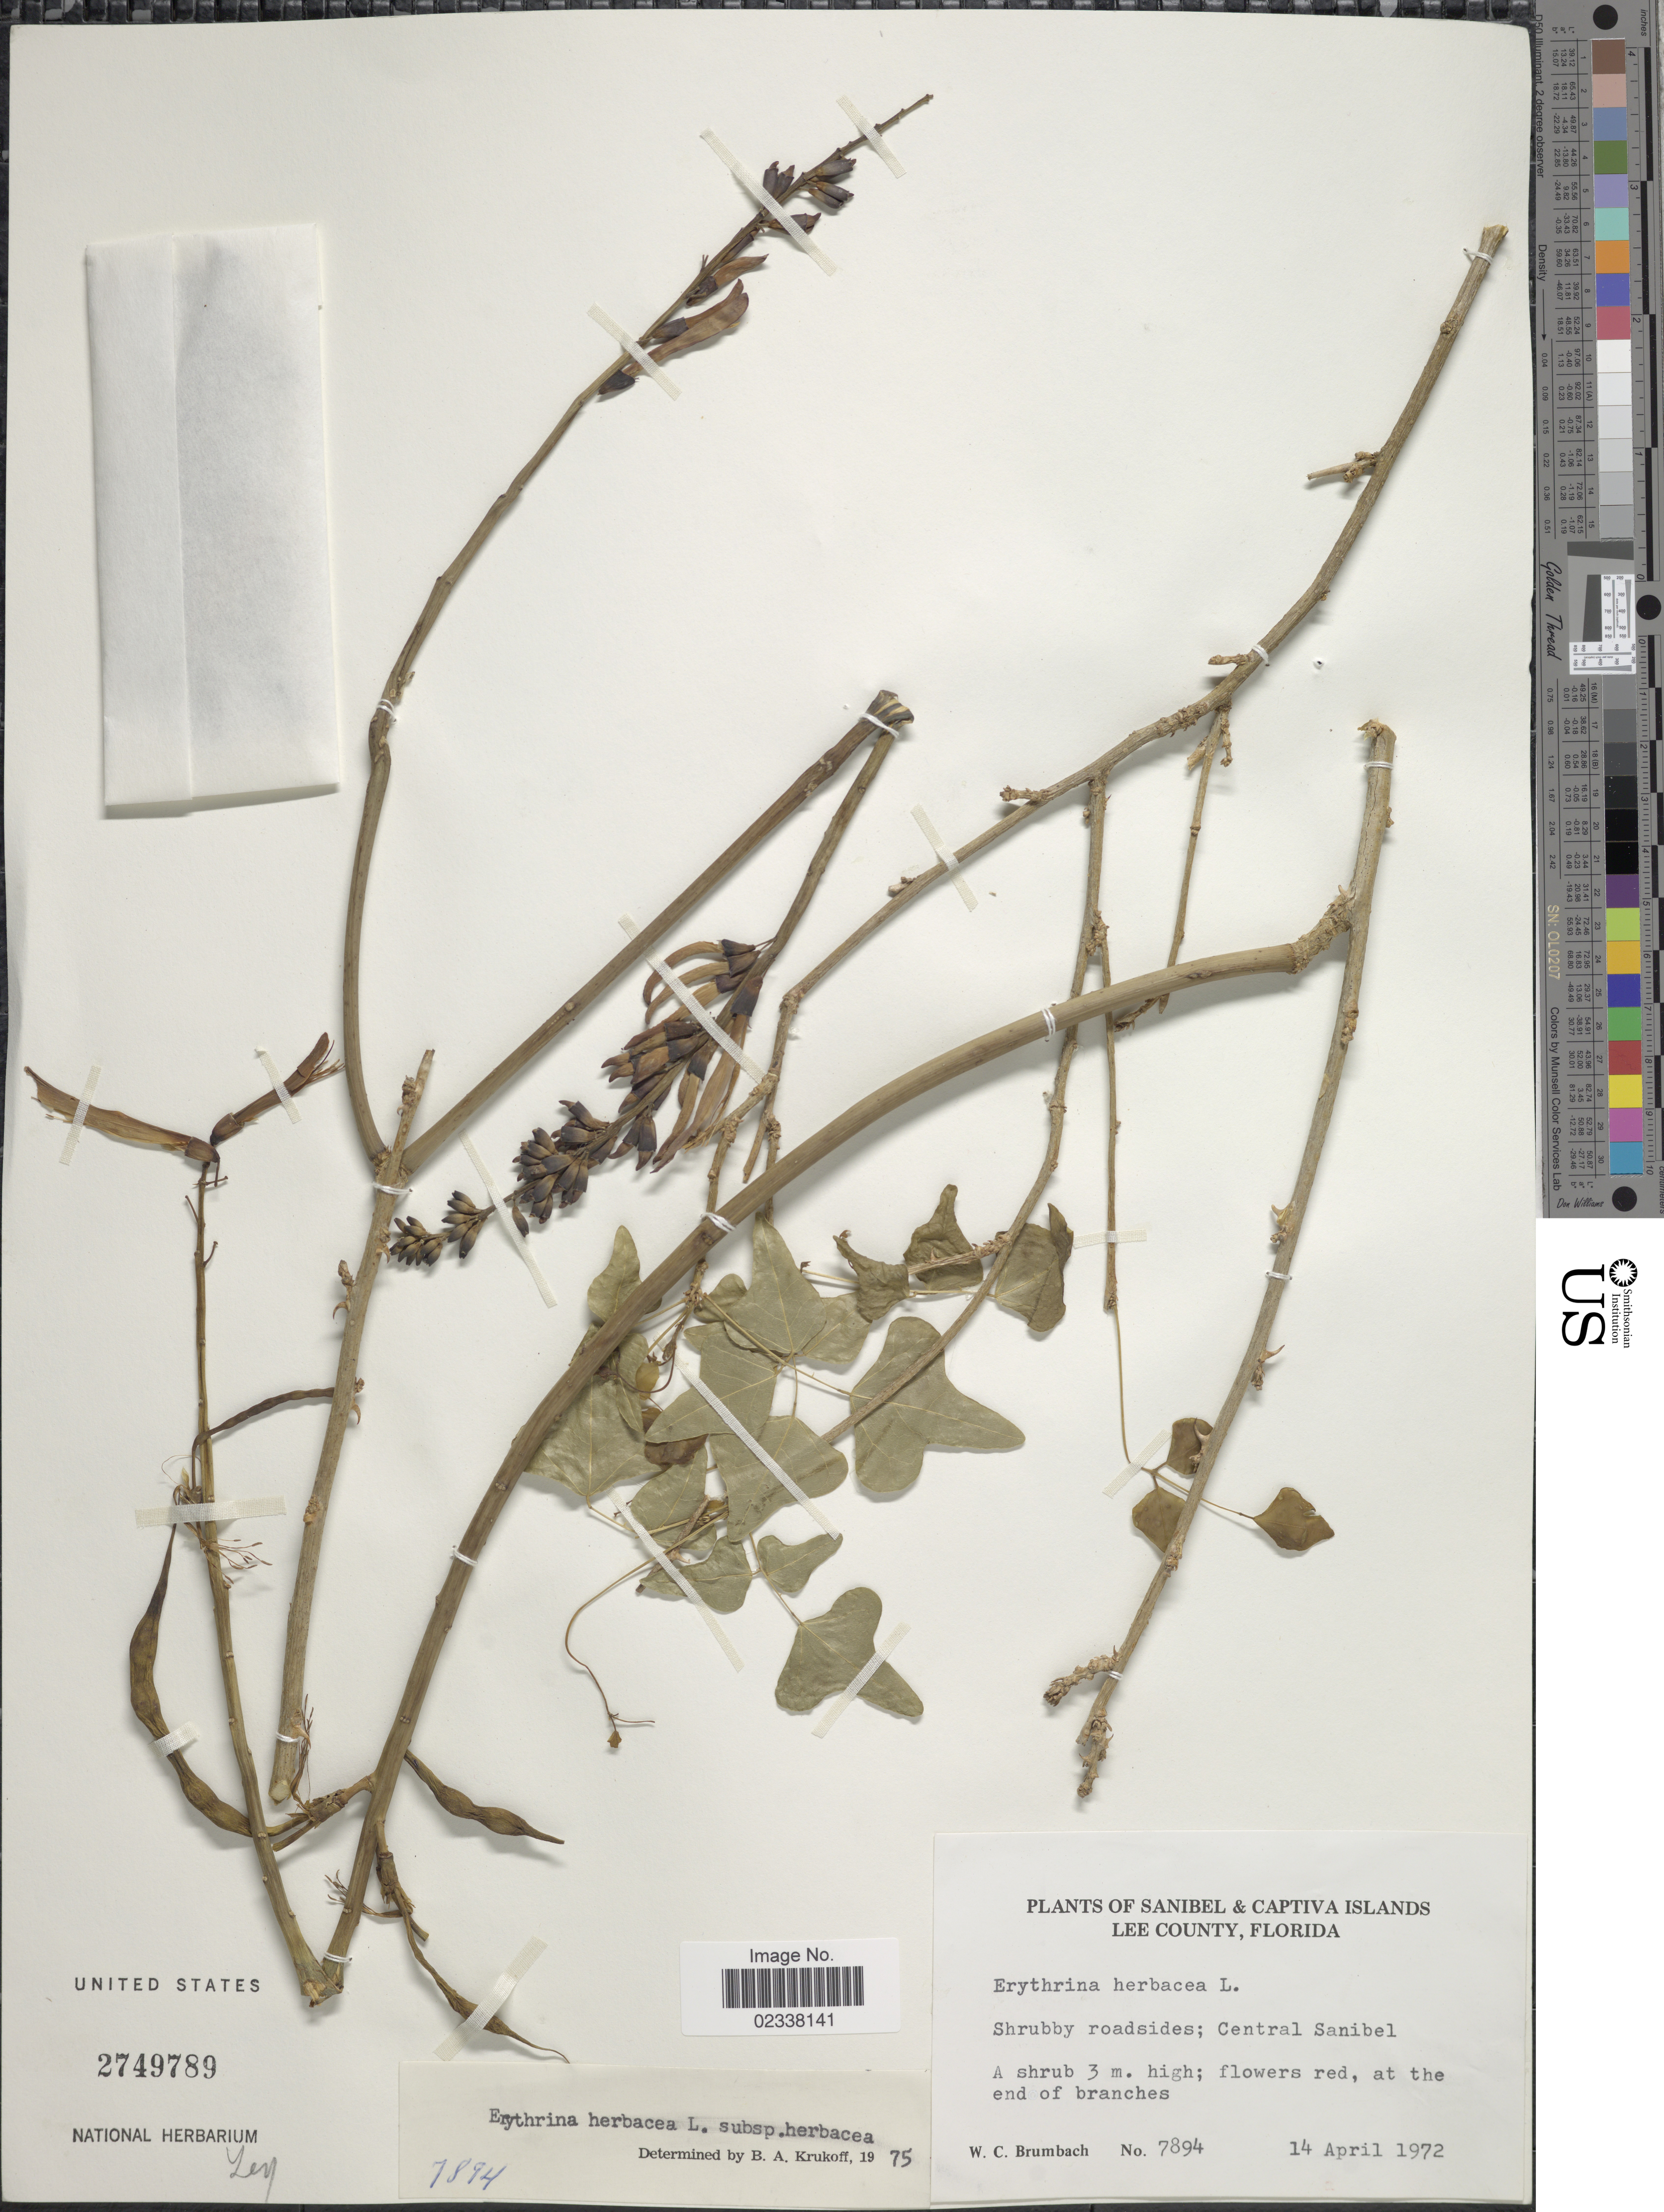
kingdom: Plantae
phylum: Tracheophyta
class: Magnoliopsida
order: Fabales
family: Fabaceae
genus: Erythrina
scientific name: Erythrina herbacea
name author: L.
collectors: W. C. Brumbach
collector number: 7894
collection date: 1972-04-14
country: United States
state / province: Florida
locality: Sanibel & Captiva Islands. Lee County. Central Sanibel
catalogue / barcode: US 2749789